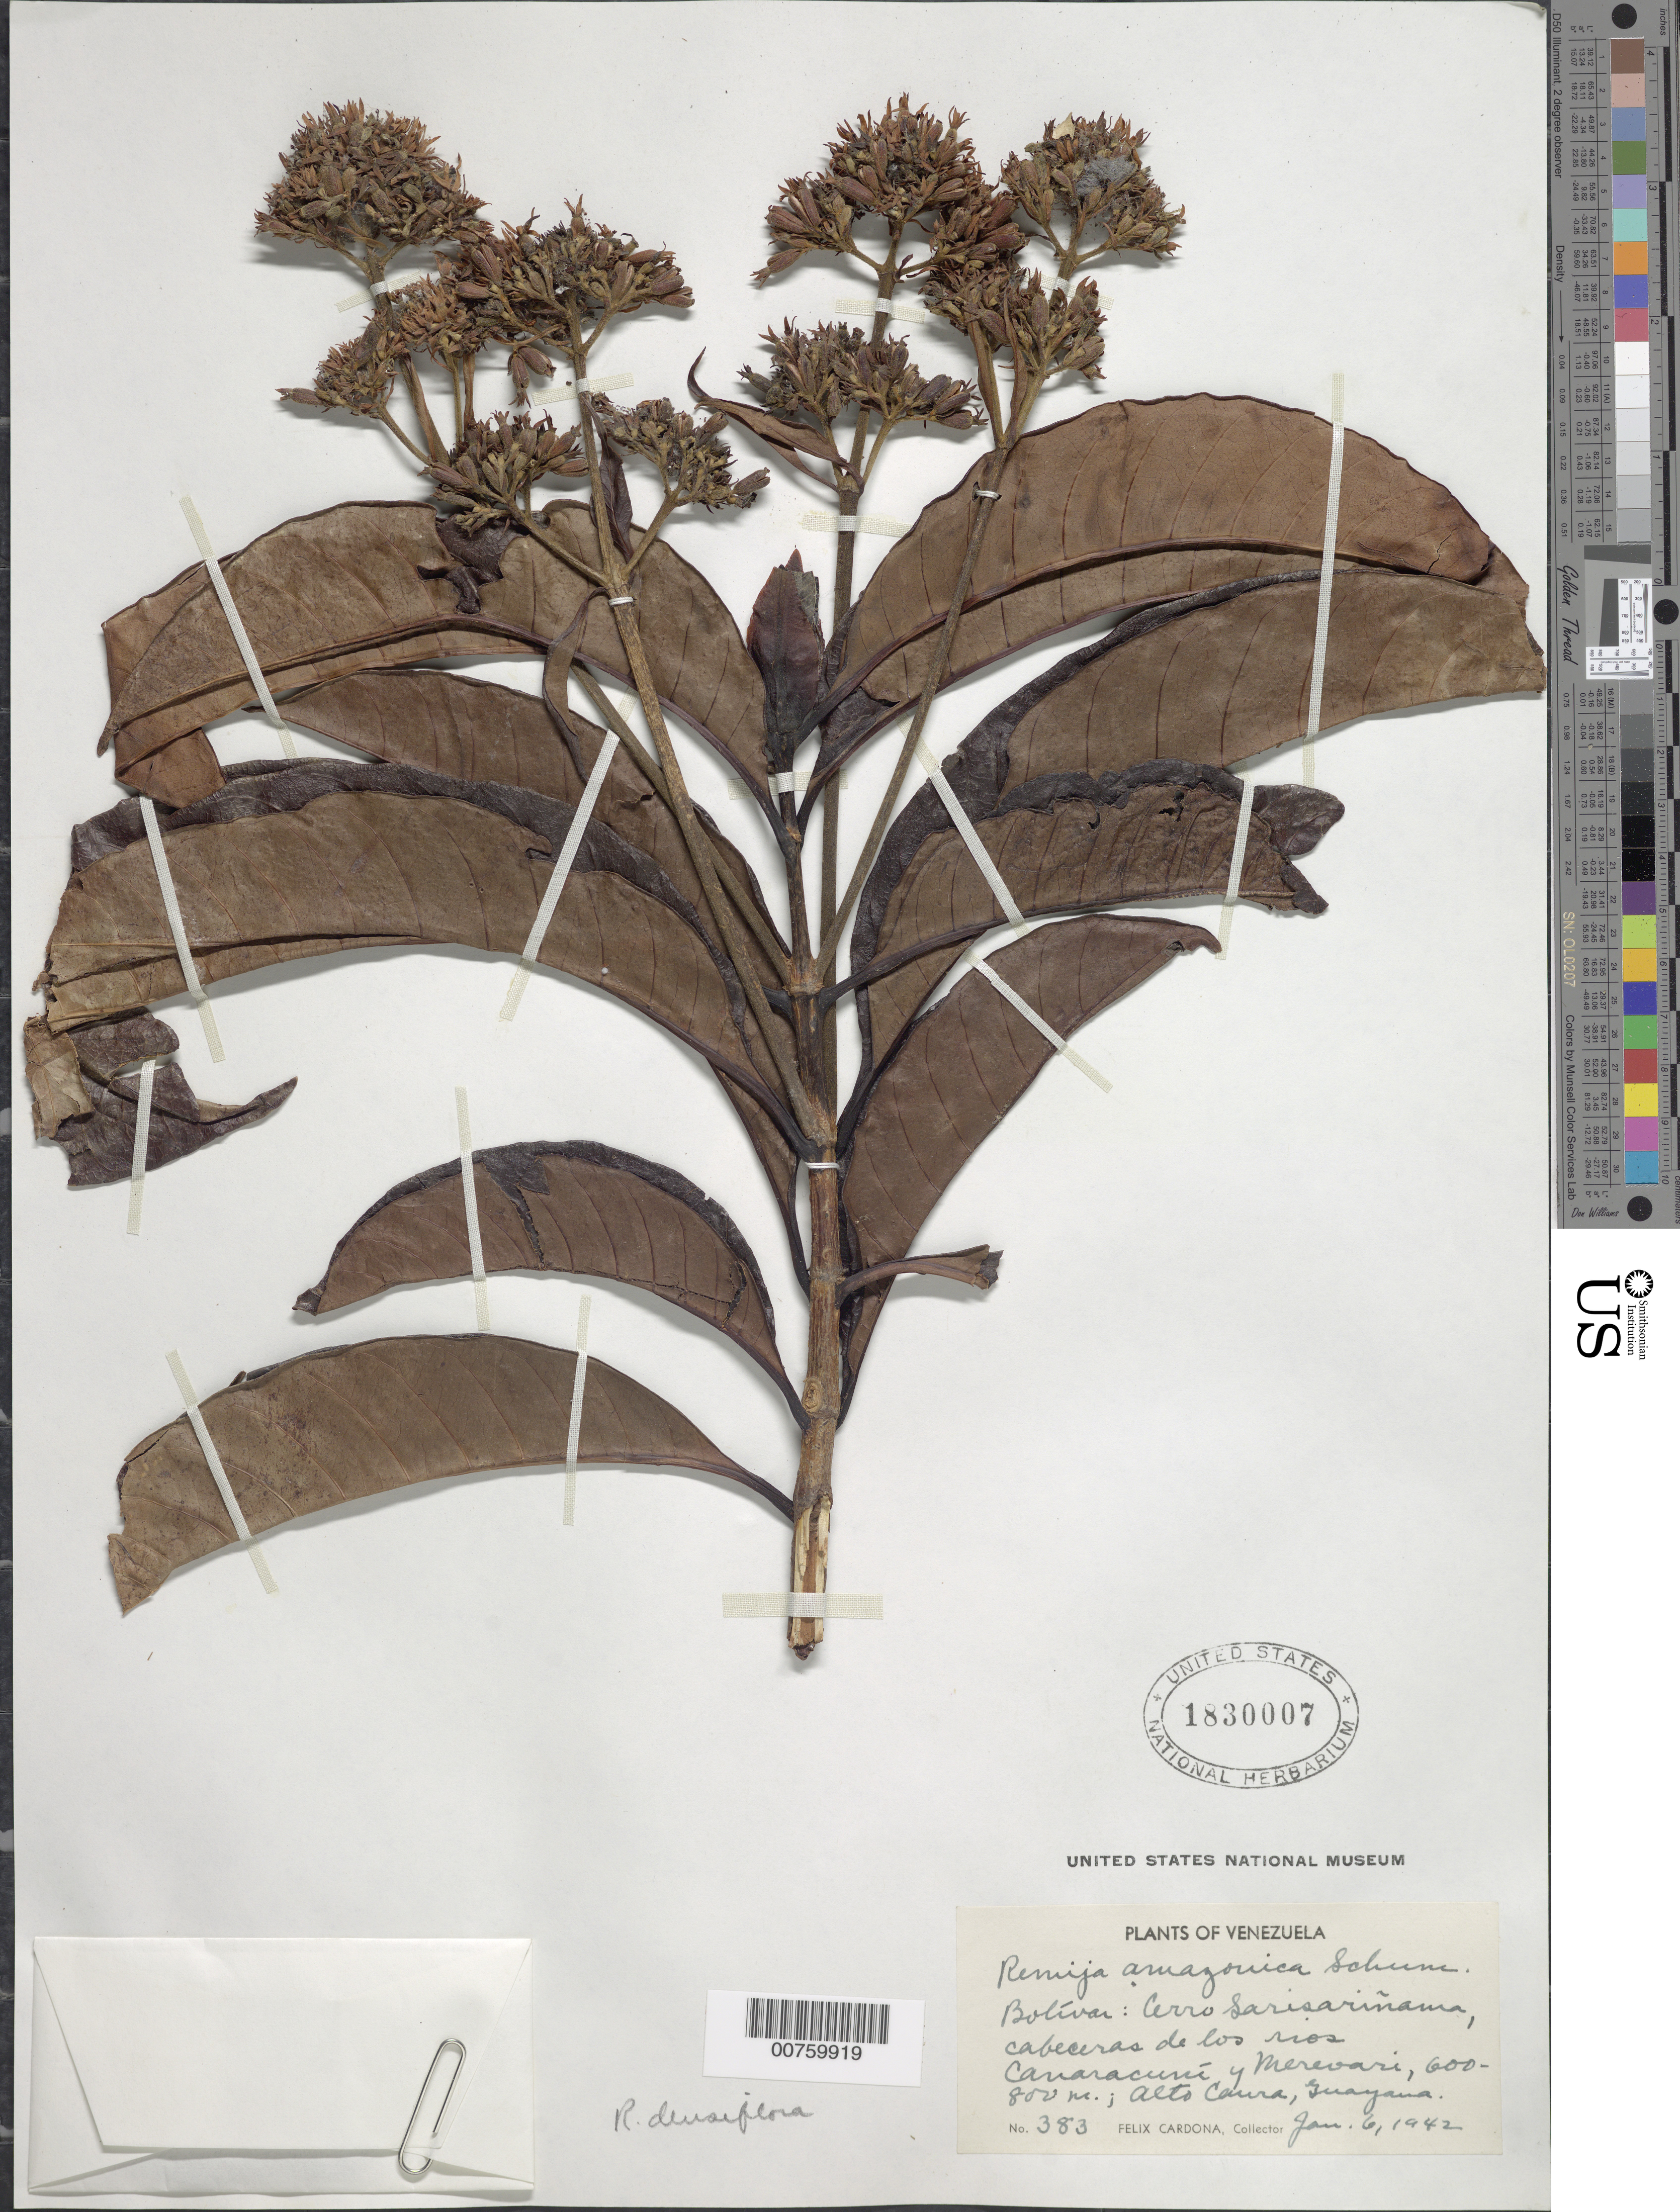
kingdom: Plantae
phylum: Tracheophyta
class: Magnoliopsida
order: Gentianales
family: Rubiaceae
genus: Remijia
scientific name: Remijia densiflora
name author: Benth.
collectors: F. Cardona Puig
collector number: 383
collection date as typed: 6-Jan-42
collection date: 1942-01-06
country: Venezuela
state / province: Bolívar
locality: Cerro Sarisariñama, Ríos Canaracunú y Merevari, Alto Caura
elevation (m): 600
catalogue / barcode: US 1830007